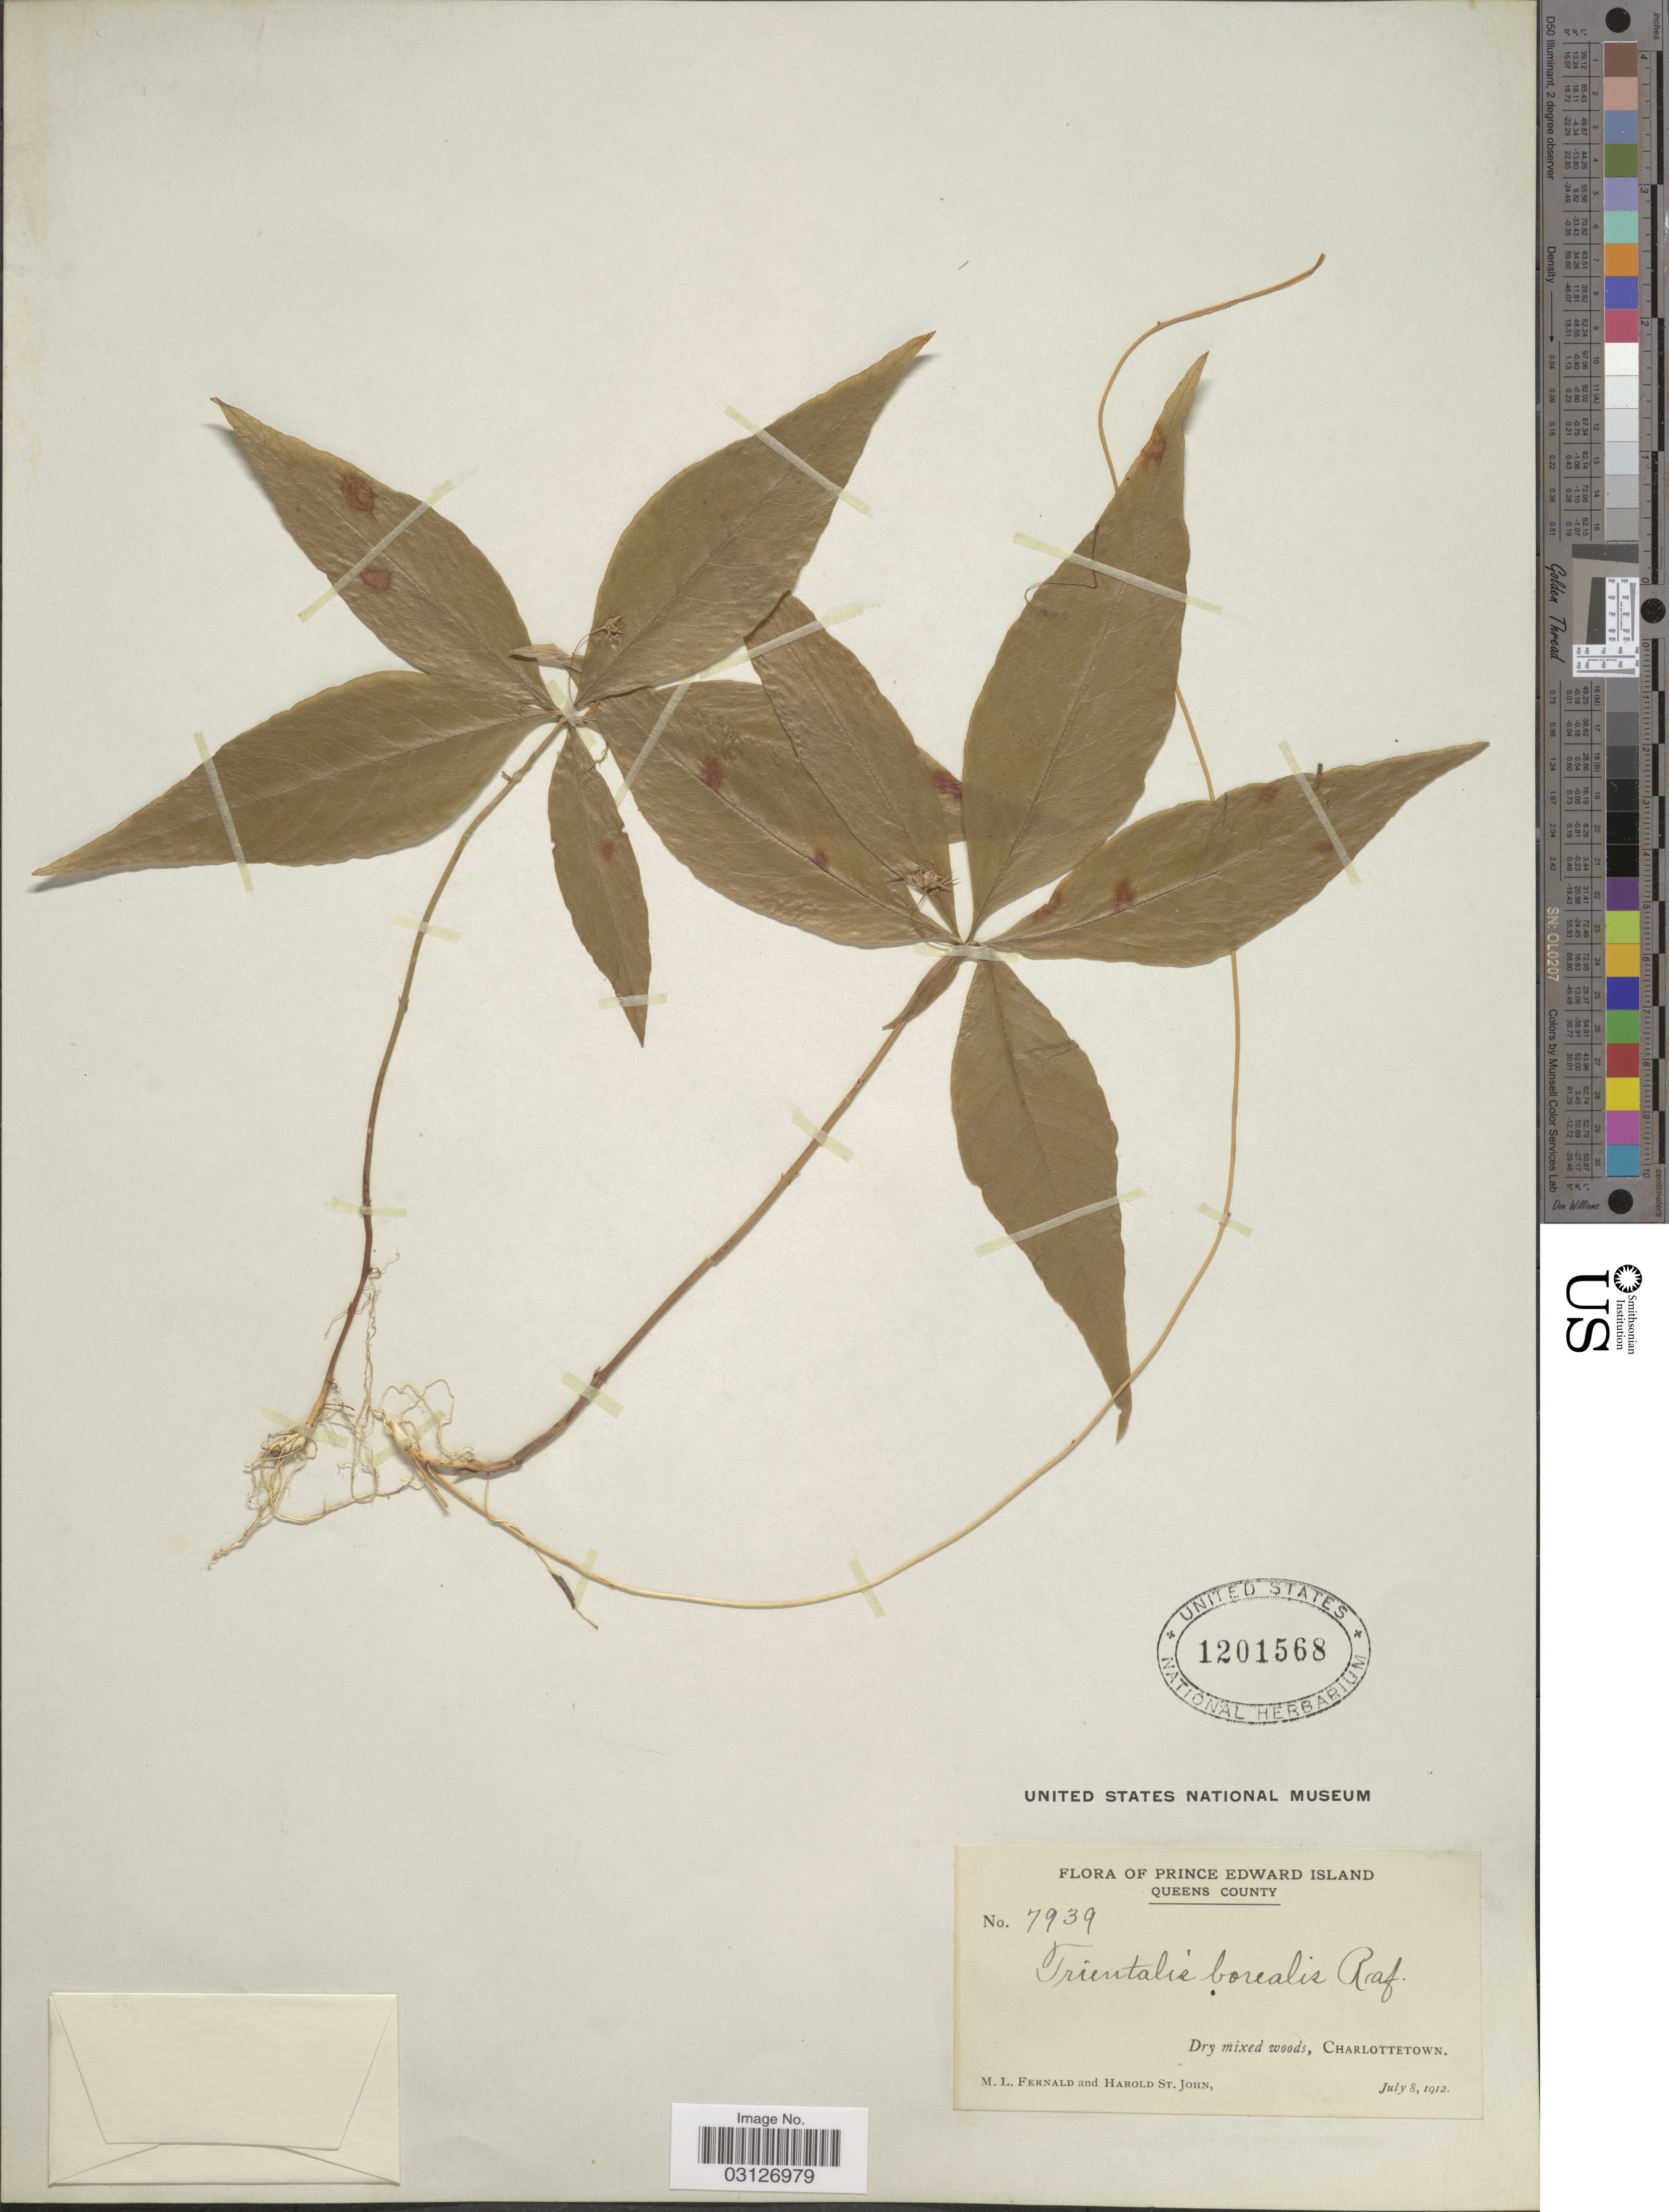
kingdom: Plantae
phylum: Tracheophyta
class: Magnoliopsida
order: Ericales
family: Primulaceae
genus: Trientalis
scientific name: Trientalis americana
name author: Pursh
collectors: M. L. Fernald & H. St. John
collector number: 7939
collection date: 1912-07-08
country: Canada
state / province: Prince Edward Island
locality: Queens County. Charlottetown.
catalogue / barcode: US 1201568